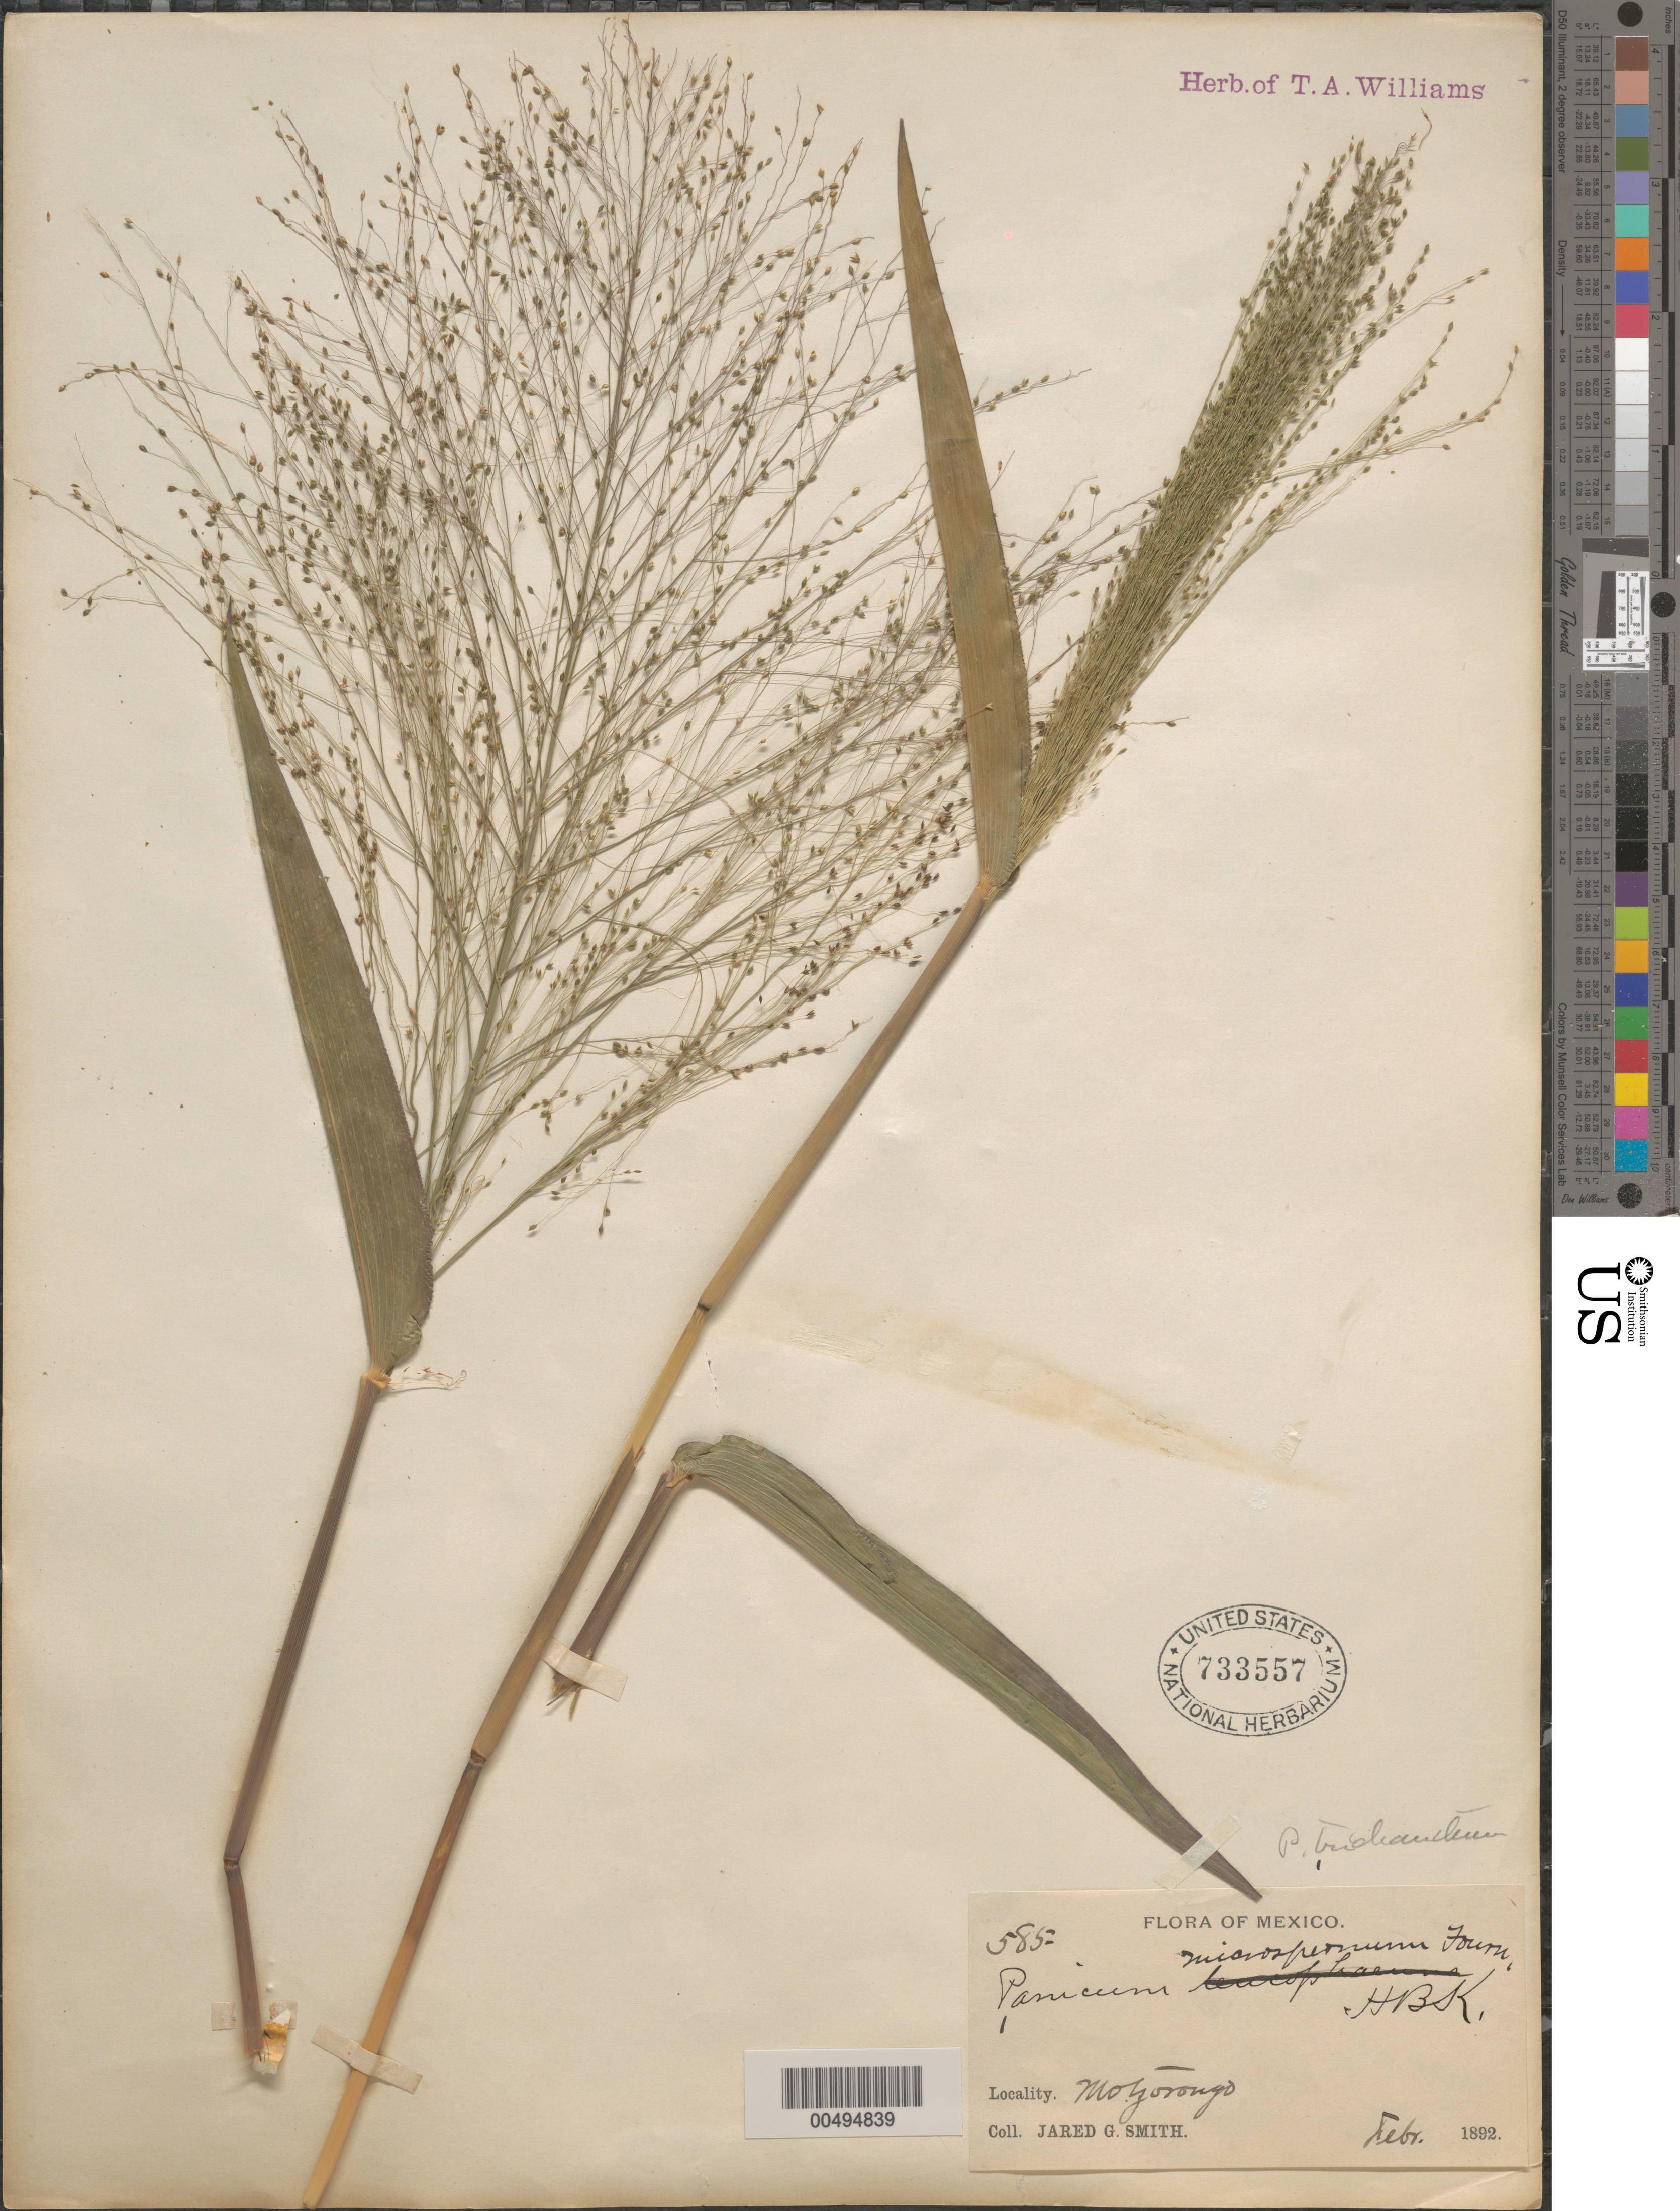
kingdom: Plantae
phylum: Tracheophyta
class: Liliopsida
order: Poales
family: Poaceae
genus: Panicum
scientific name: Panicum bartlettii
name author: Swallen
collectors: J. G. Smith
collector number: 585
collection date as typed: Feb 1892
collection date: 1892-02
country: Mexico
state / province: Veracruz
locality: Motzorongo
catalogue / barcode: US 733557